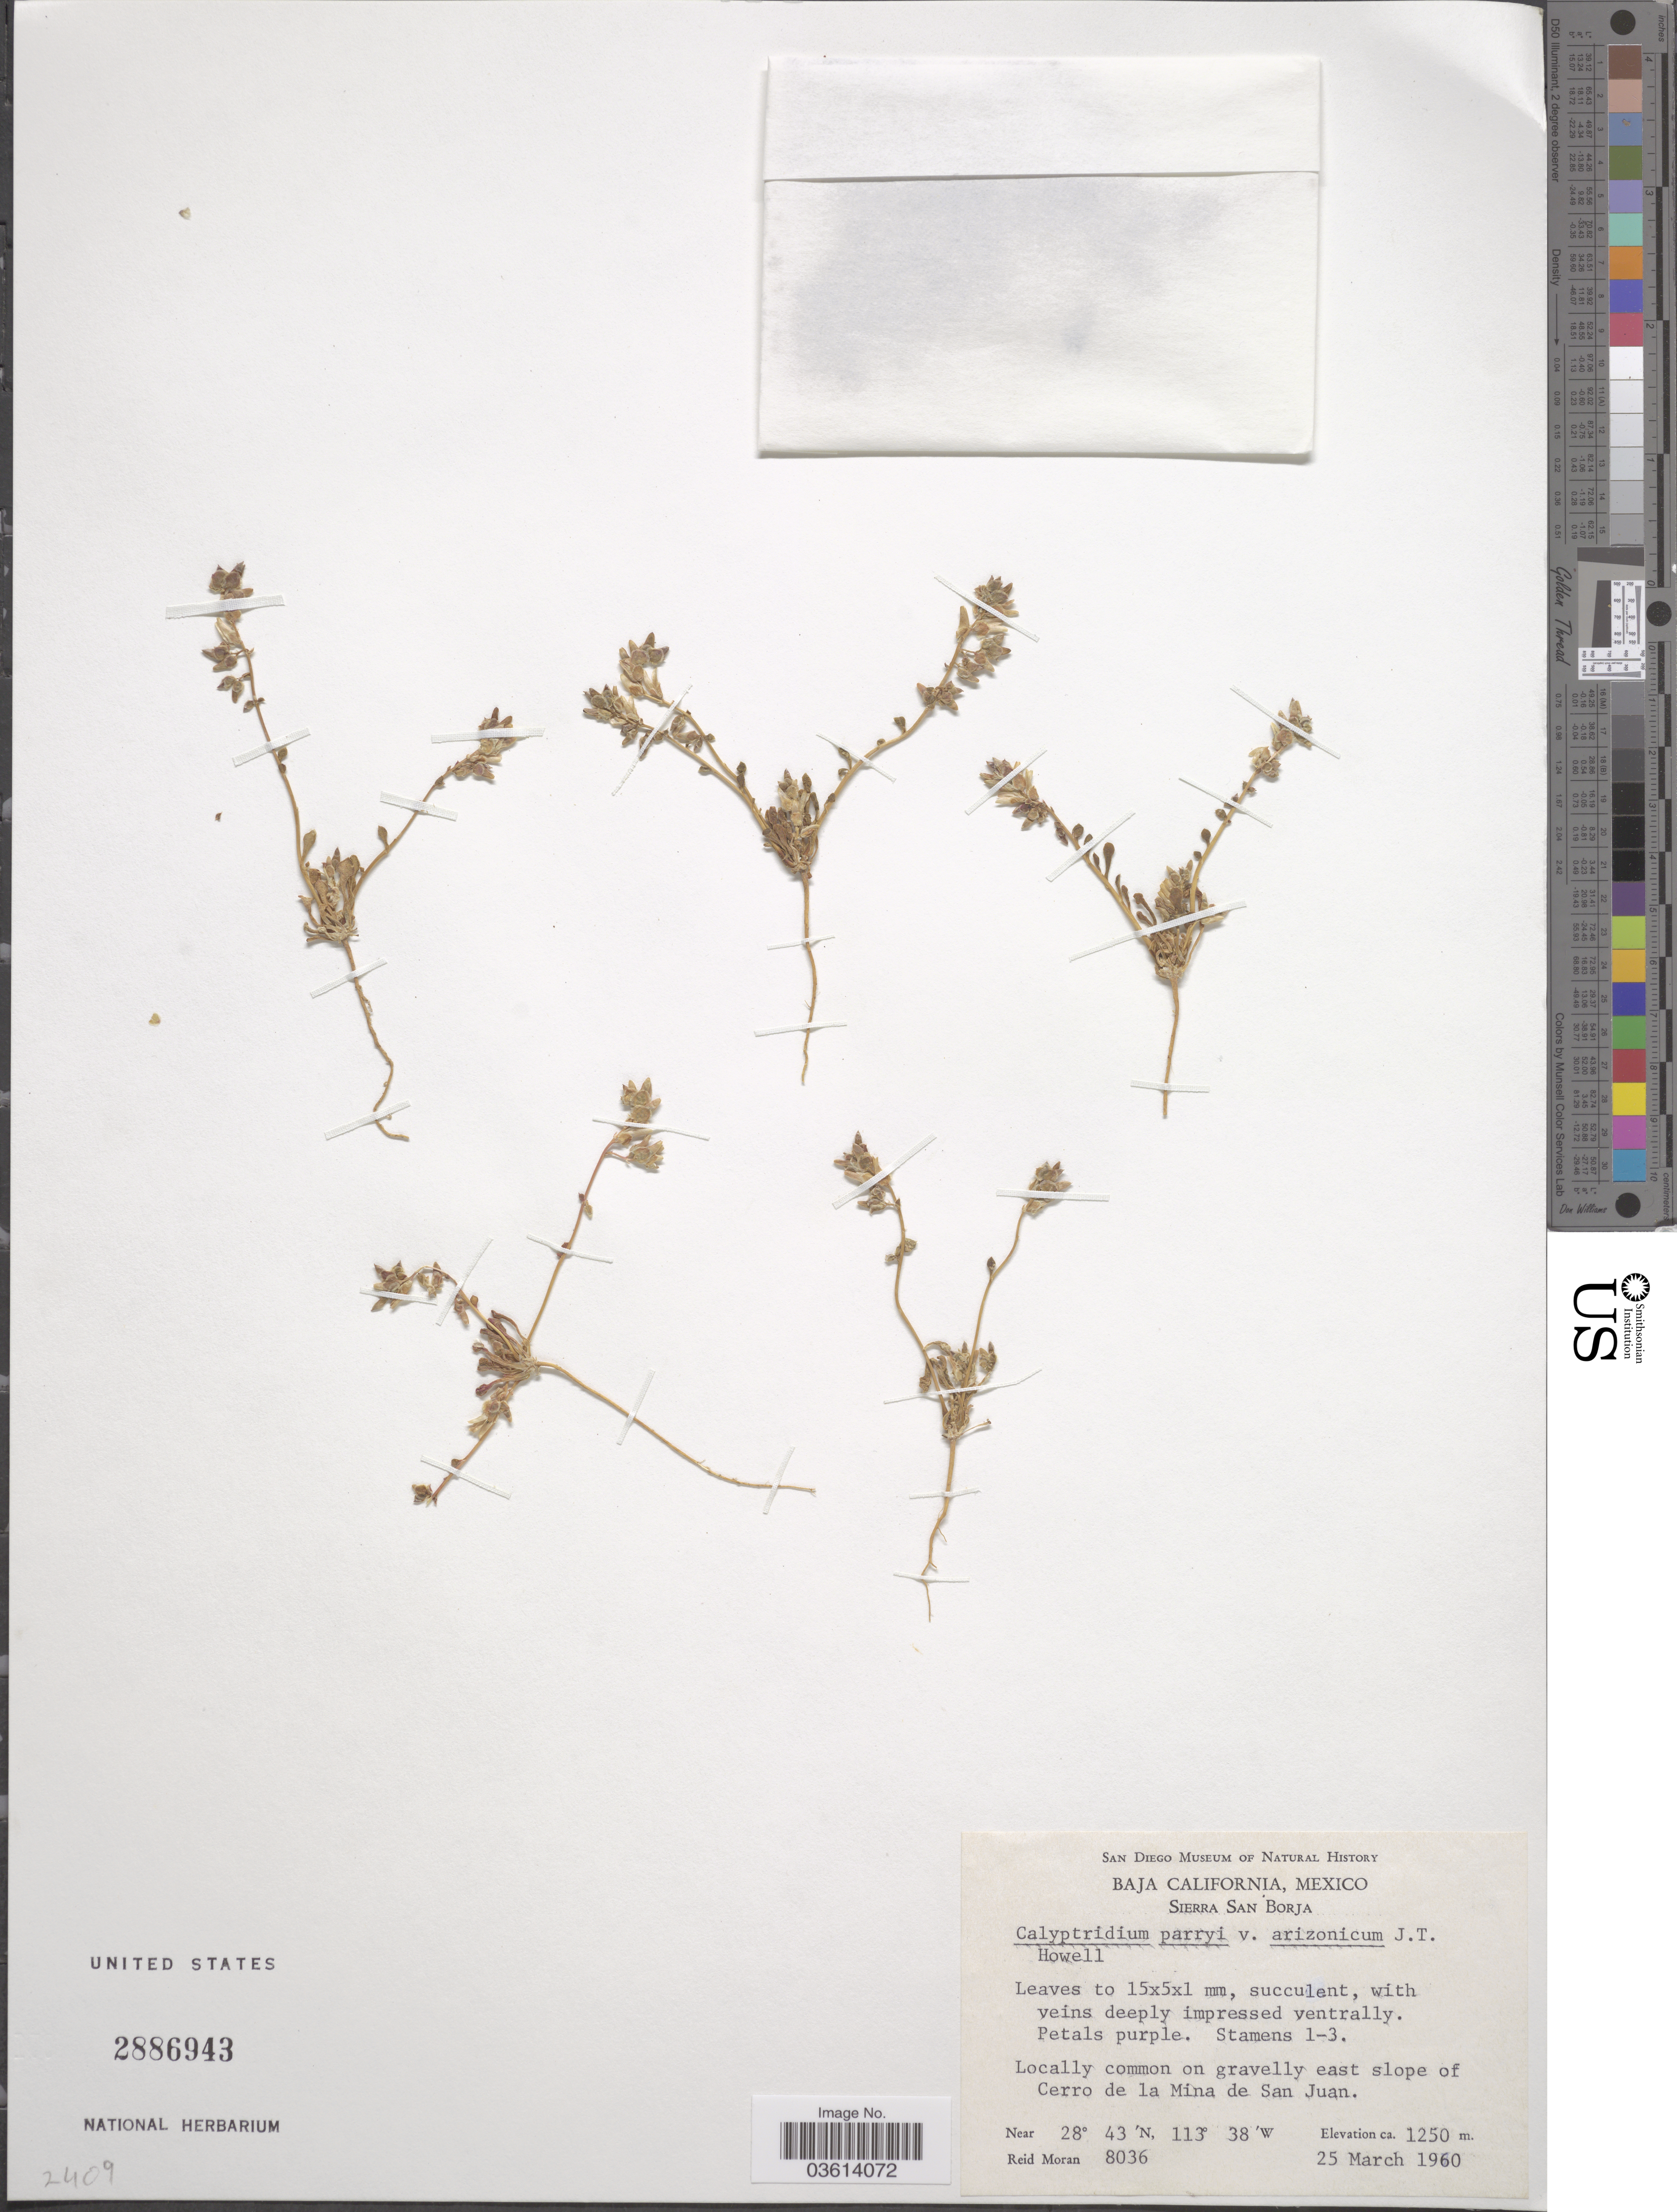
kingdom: Plantae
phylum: Tracheophyta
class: Magnoliopsida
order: Caryophyllales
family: Montiaceae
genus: Calyptridium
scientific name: Calyptridium parryi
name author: A. Gray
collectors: R. Moran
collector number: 8036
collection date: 1960-03-25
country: Mexico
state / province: Baja California Norte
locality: Sierra San Borja. On gravelly east slope of Cerro de la Mina de San Juan.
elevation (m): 1250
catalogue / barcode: US 2886943